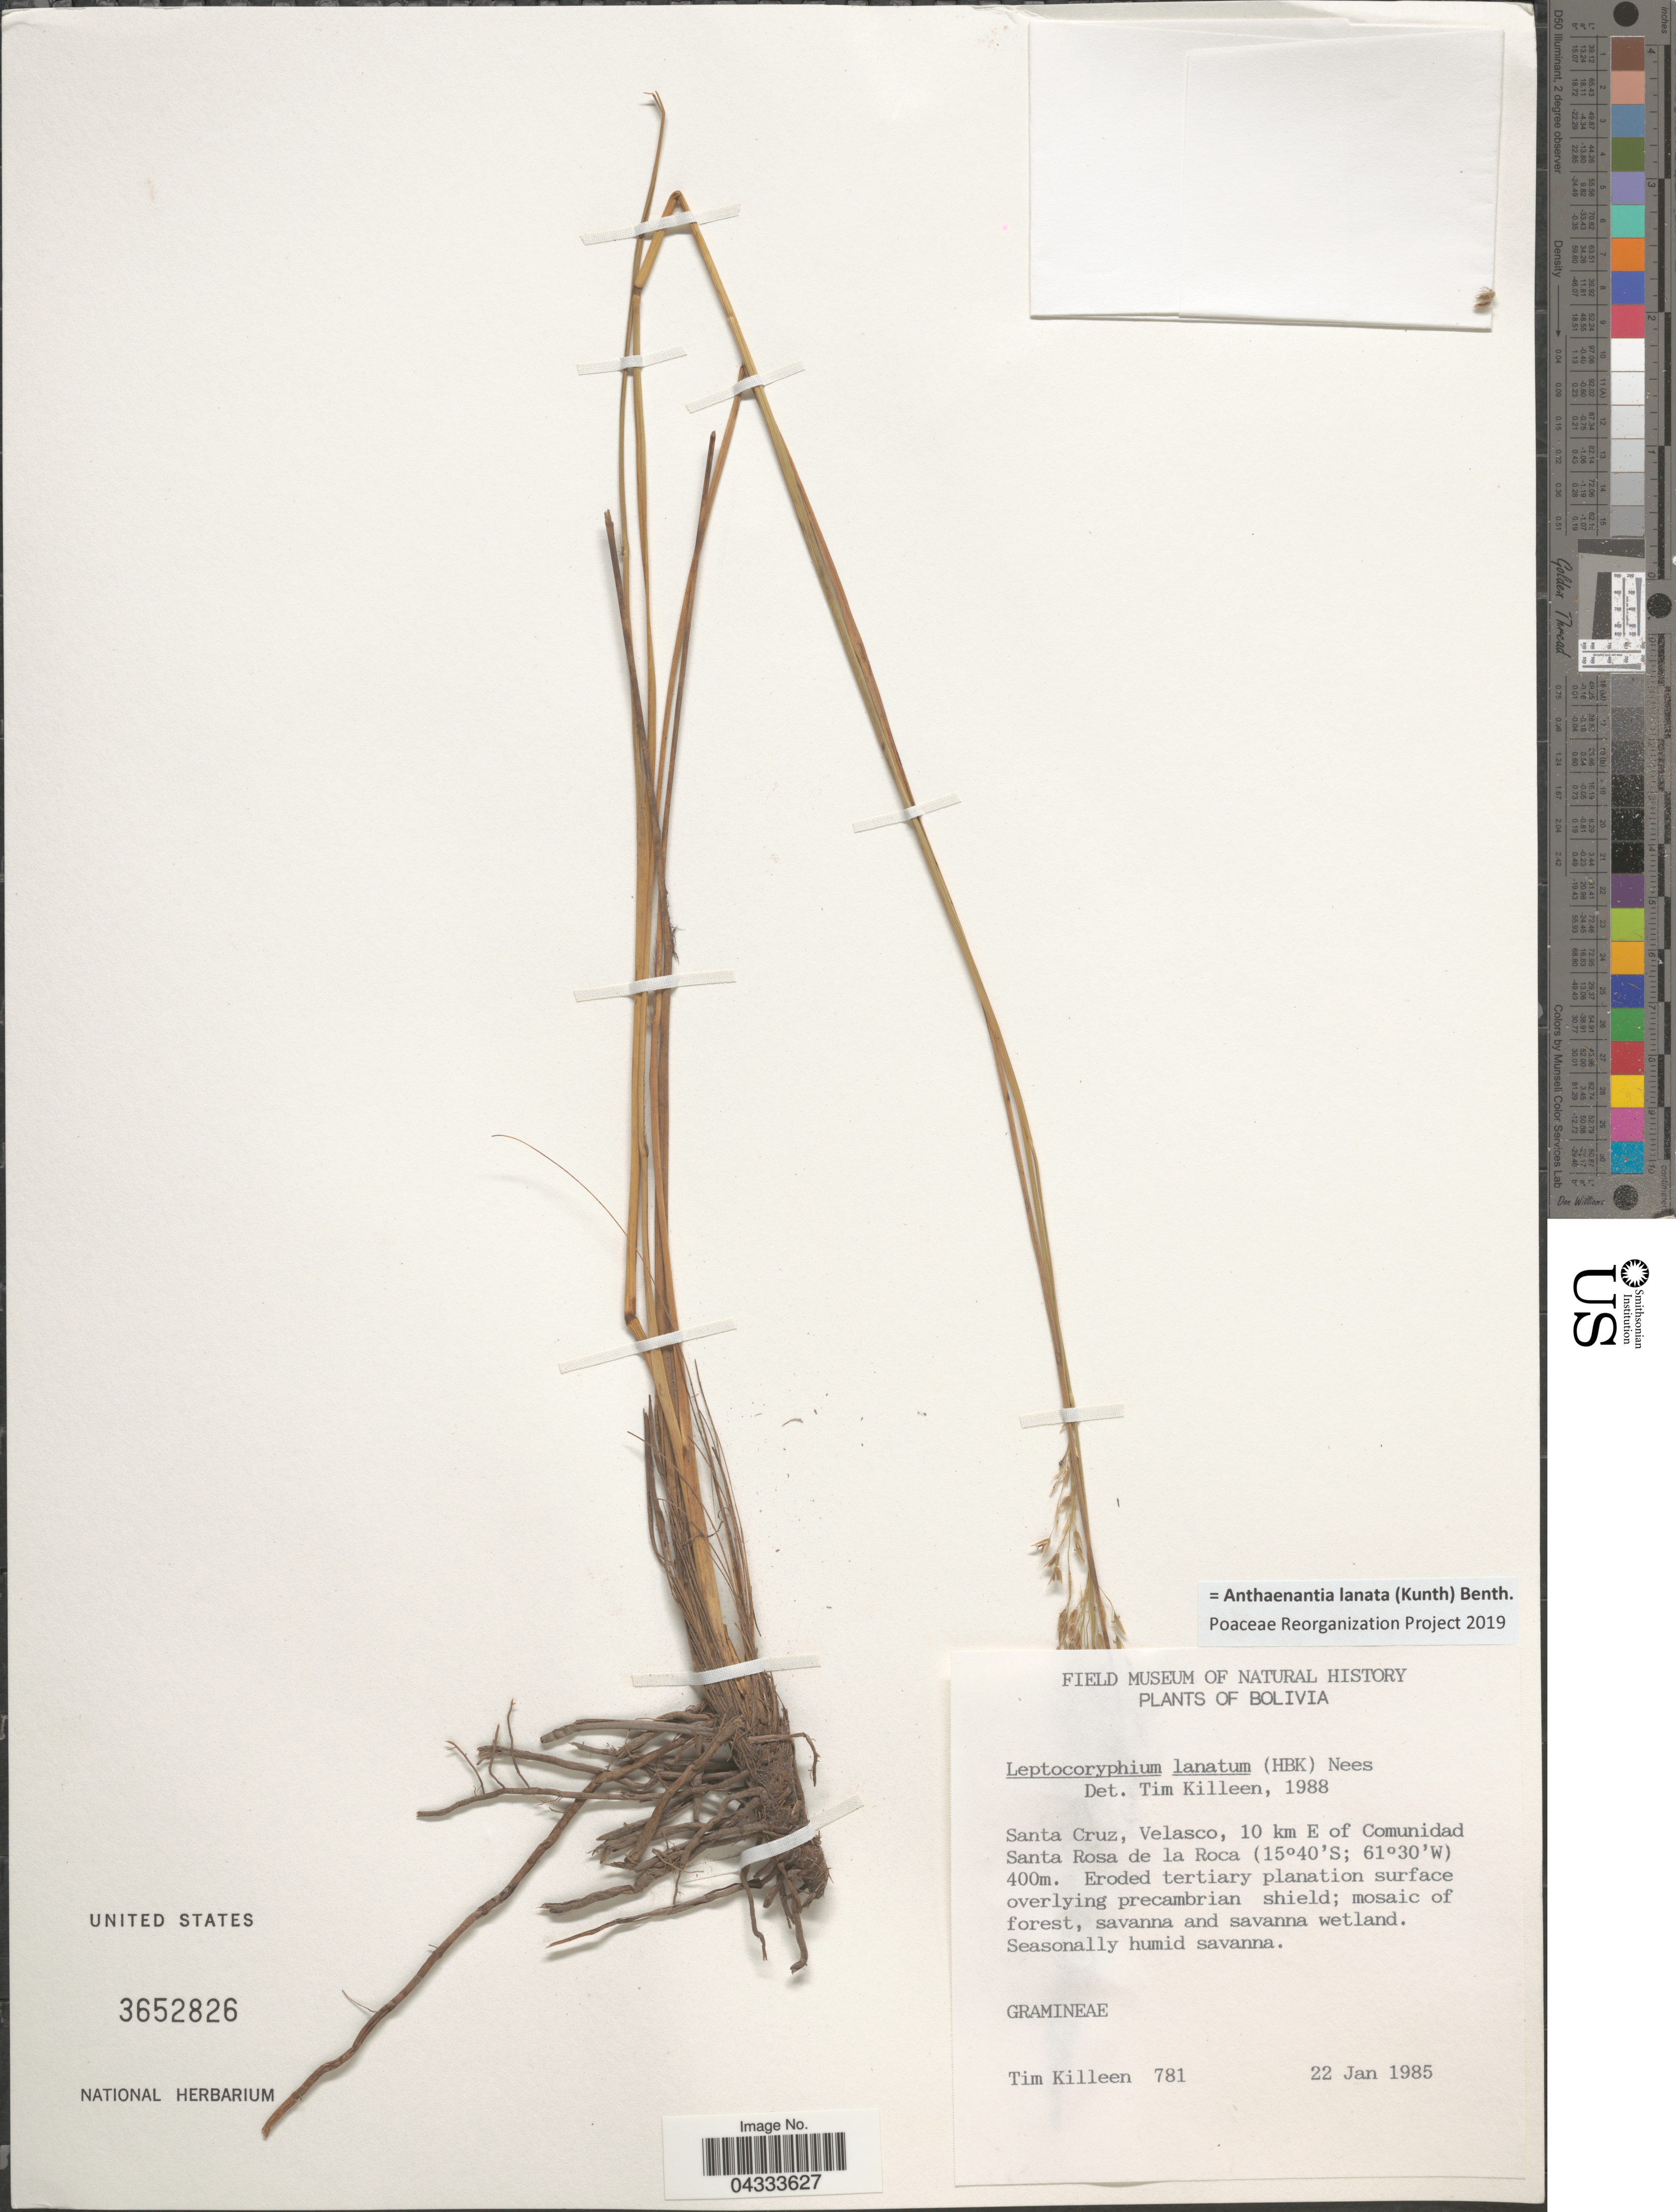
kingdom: Plantae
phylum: Tracheophyta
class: Liliopsida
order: Poales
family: Poaceae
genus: Anthaenantia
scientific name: Anthaenantia lanata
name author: (Kunth) Benth.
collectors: T. J. Killeen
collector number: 781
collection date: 1985-01-22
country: Bolivia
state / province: Santa Cruz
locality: Velasco, 10 km E of Comunidad Santa Rosa de la Roca.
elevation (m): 400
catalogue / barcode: US 3652826